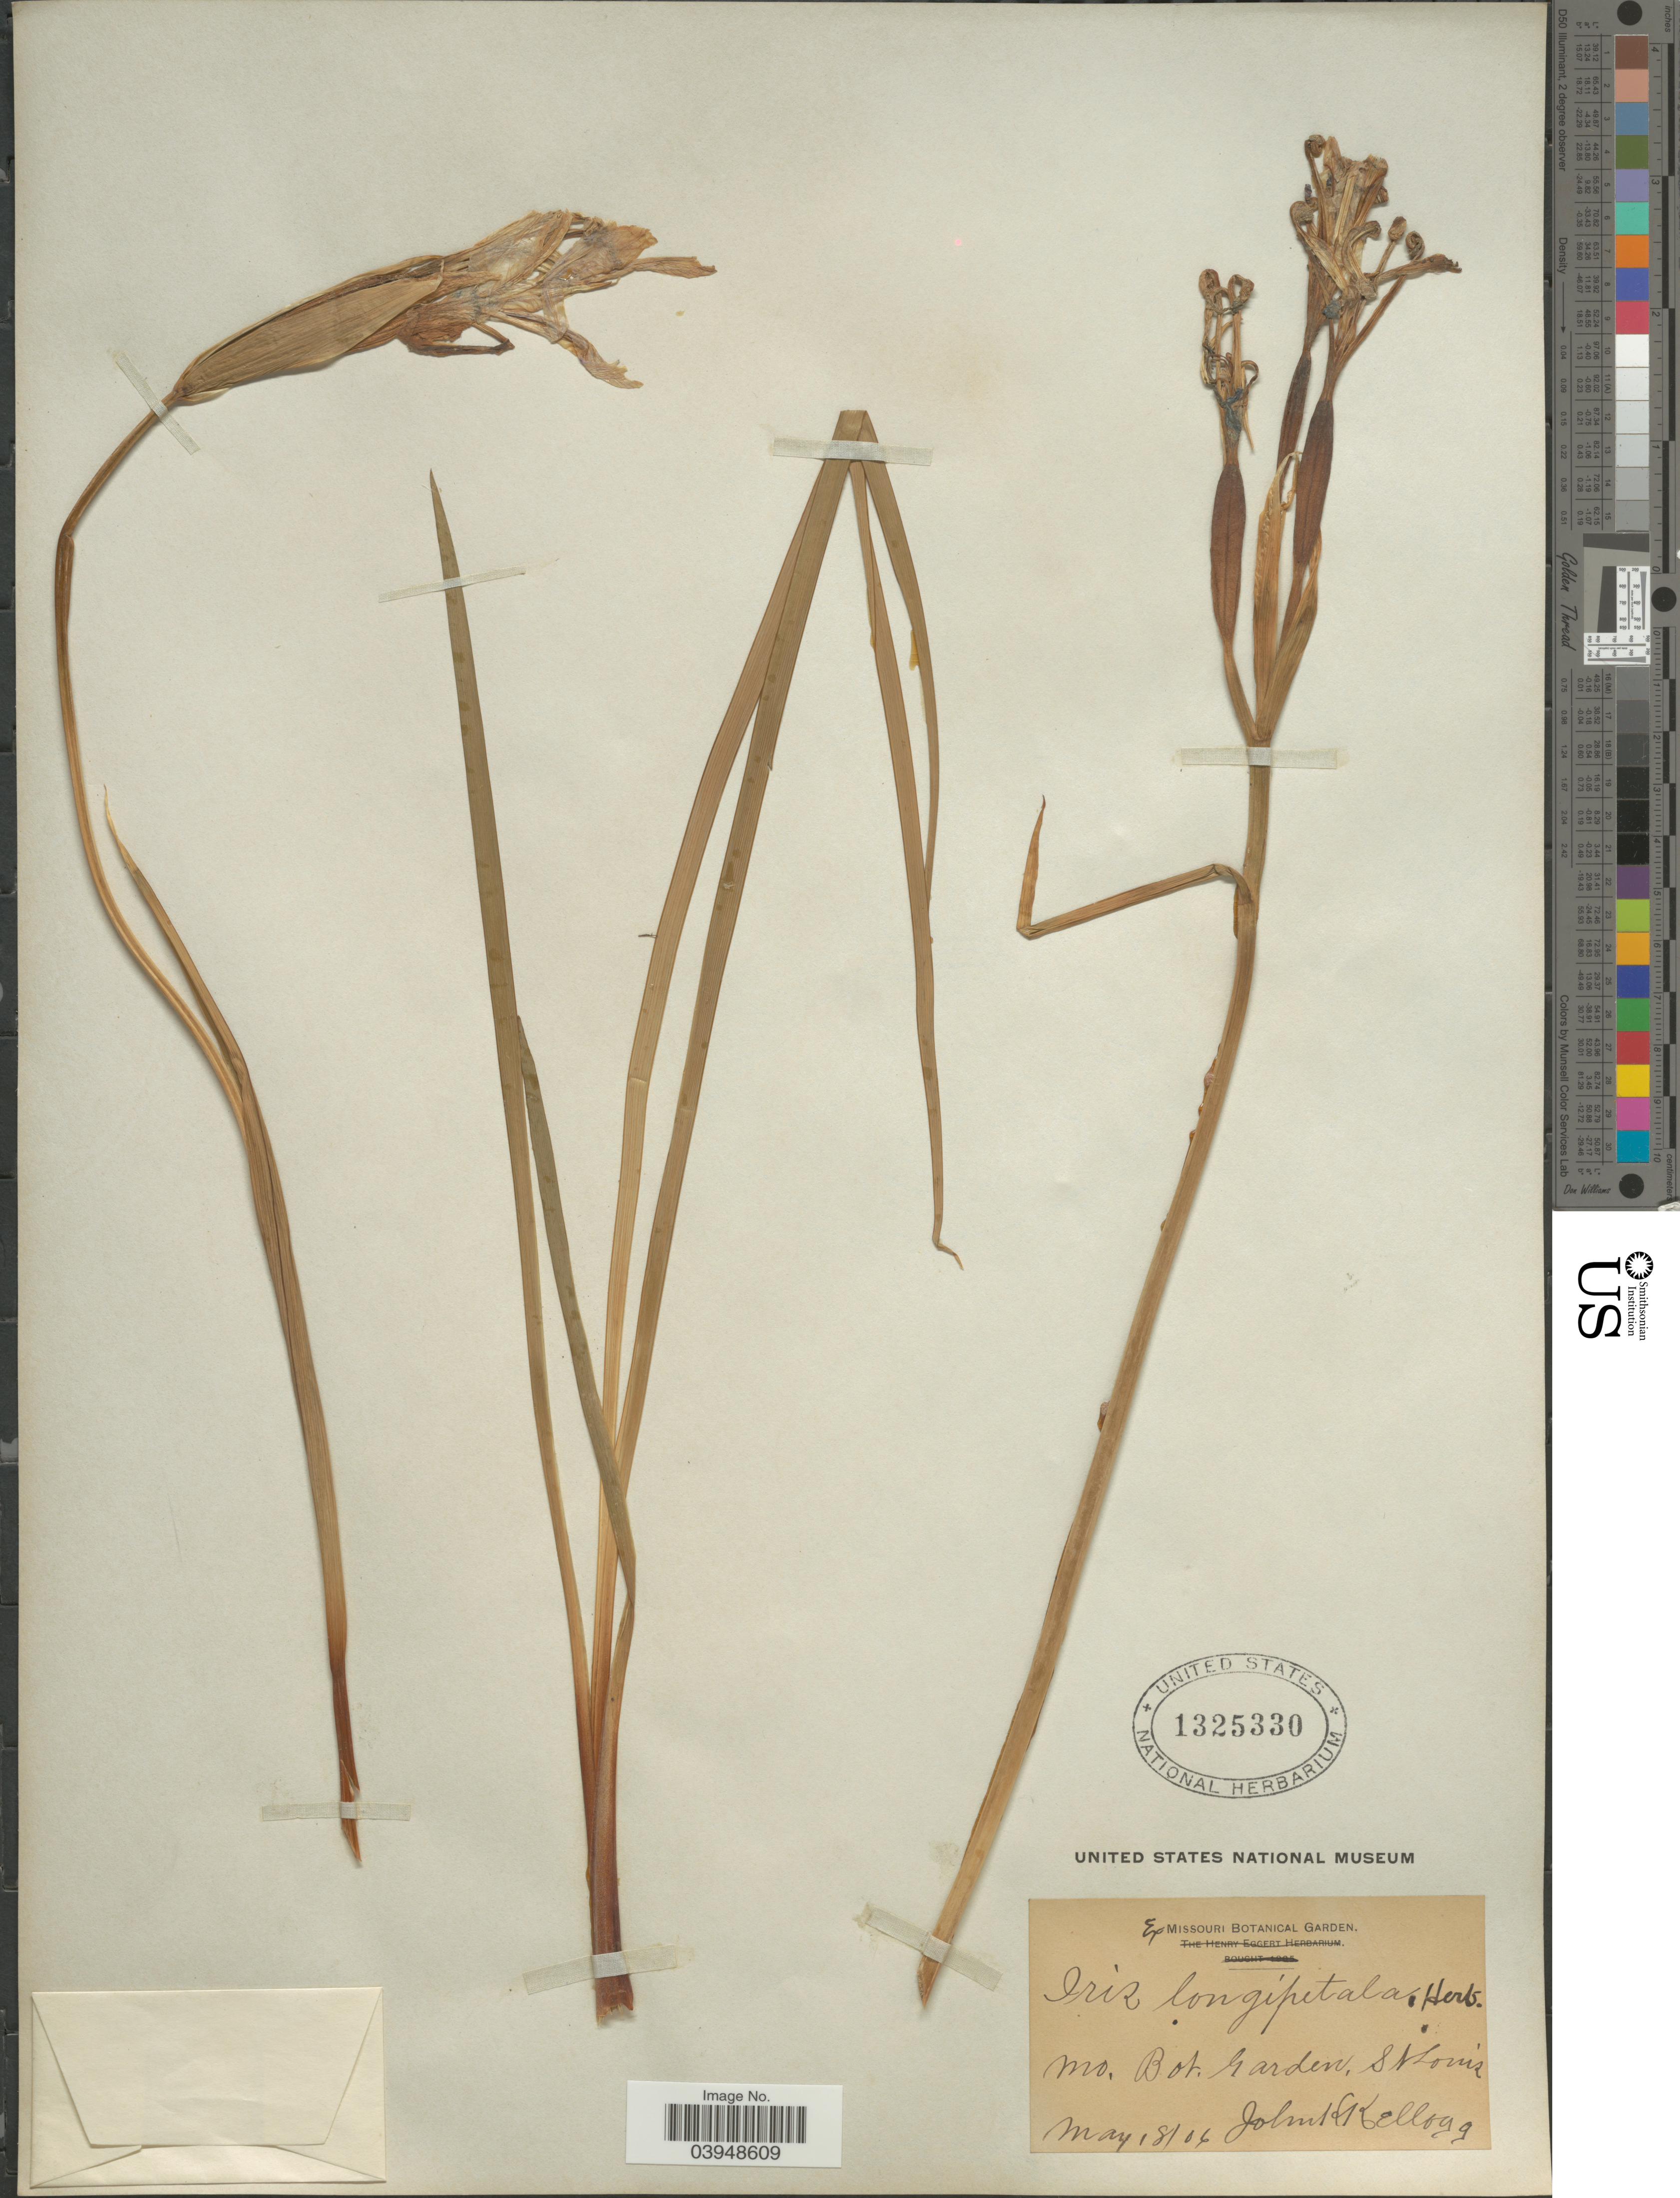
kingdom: Plantae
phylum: Tracheophyta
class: Liliopsida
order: Asparagales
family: Iridaceae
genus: Iris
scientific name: Iris longipetala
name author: Herb.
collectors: J. H. Kellogg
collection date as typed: Transcribed d/m/y: 18/5/6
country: United States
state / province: Missouri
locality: Mo. Bot. Garden. St. Louis.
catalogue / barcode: US 1325330